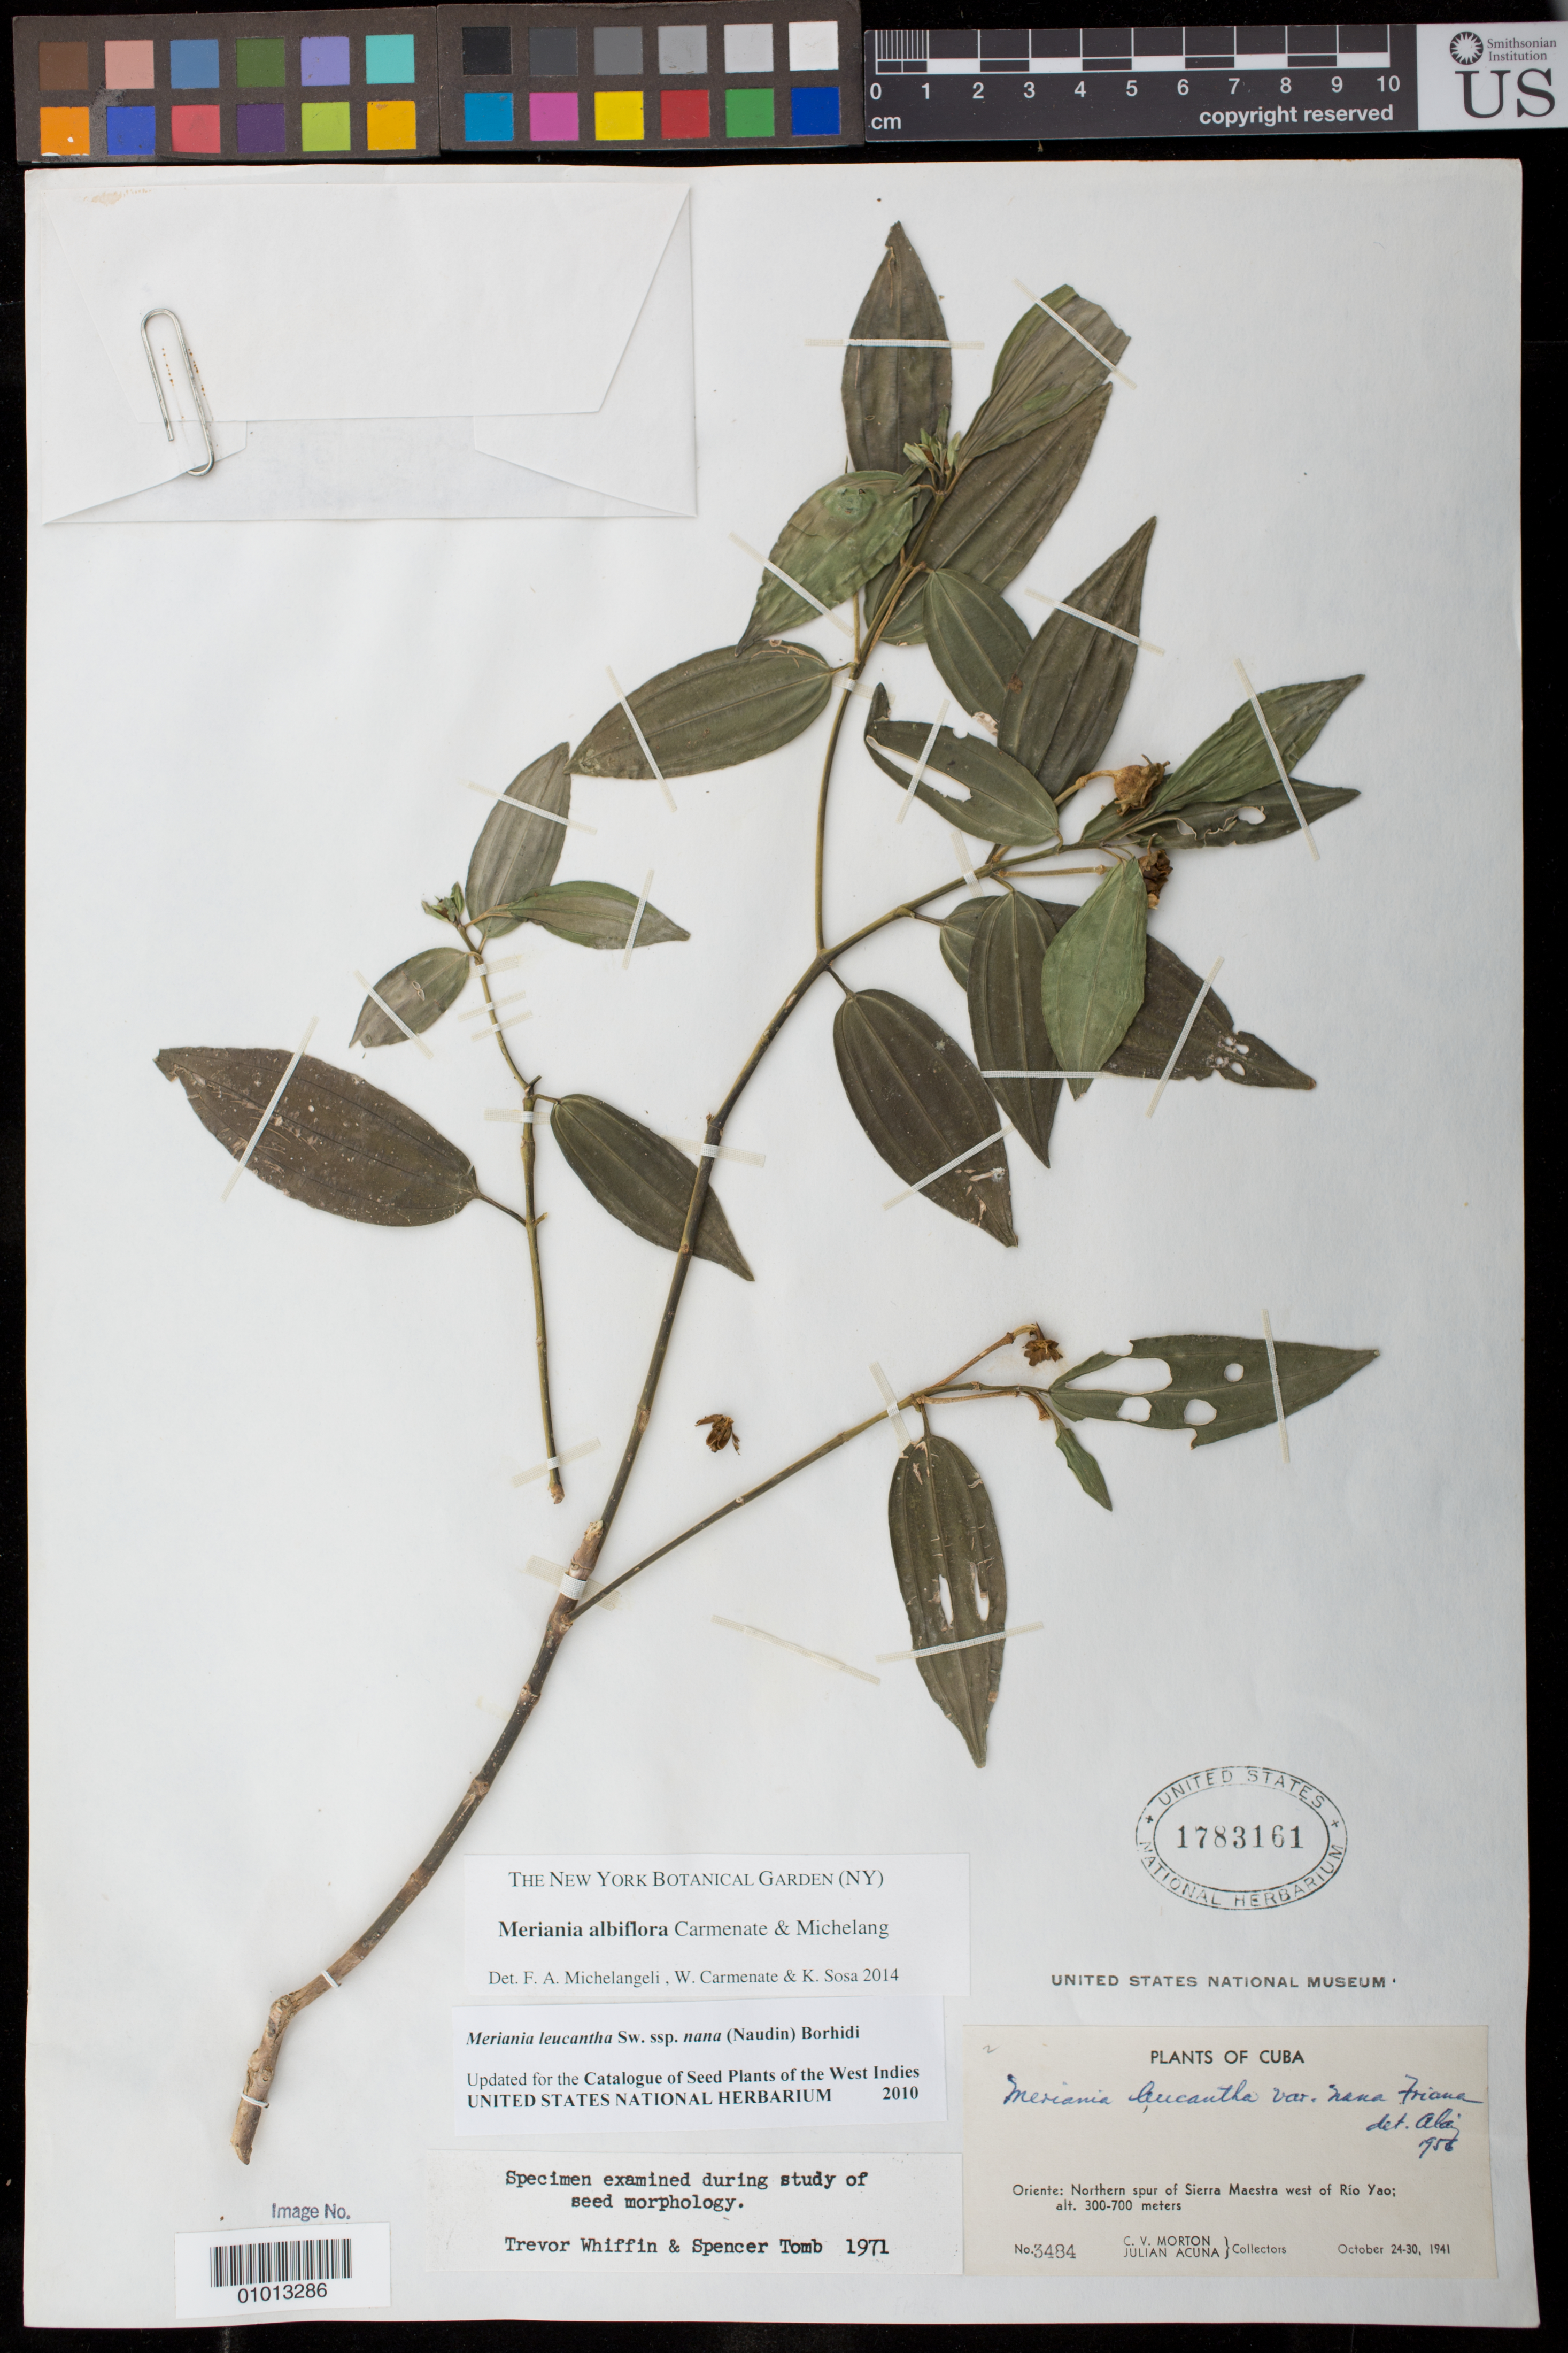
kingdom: Plantae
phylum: Tracheophyta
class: Magnoliopsida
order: Myrtales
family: Melastomataceae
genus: Meriania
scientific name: Meriania albiflora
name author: Carmenate & Michelang.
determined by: Michelangeli, F. A.; Carmenate, W.; Sosa, K.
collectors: C. V. Morton & J. Acuña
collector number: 3484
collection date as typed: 24 Oct 1941 to 30 Oct 1941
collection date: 1941-10-24/1941-10-30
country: Cuba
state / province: Granma / Santiago de Cuba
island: Cuba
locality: Northern spur of Sierra Maestra west of Río Yao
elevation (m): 300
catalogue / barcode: US 1783161